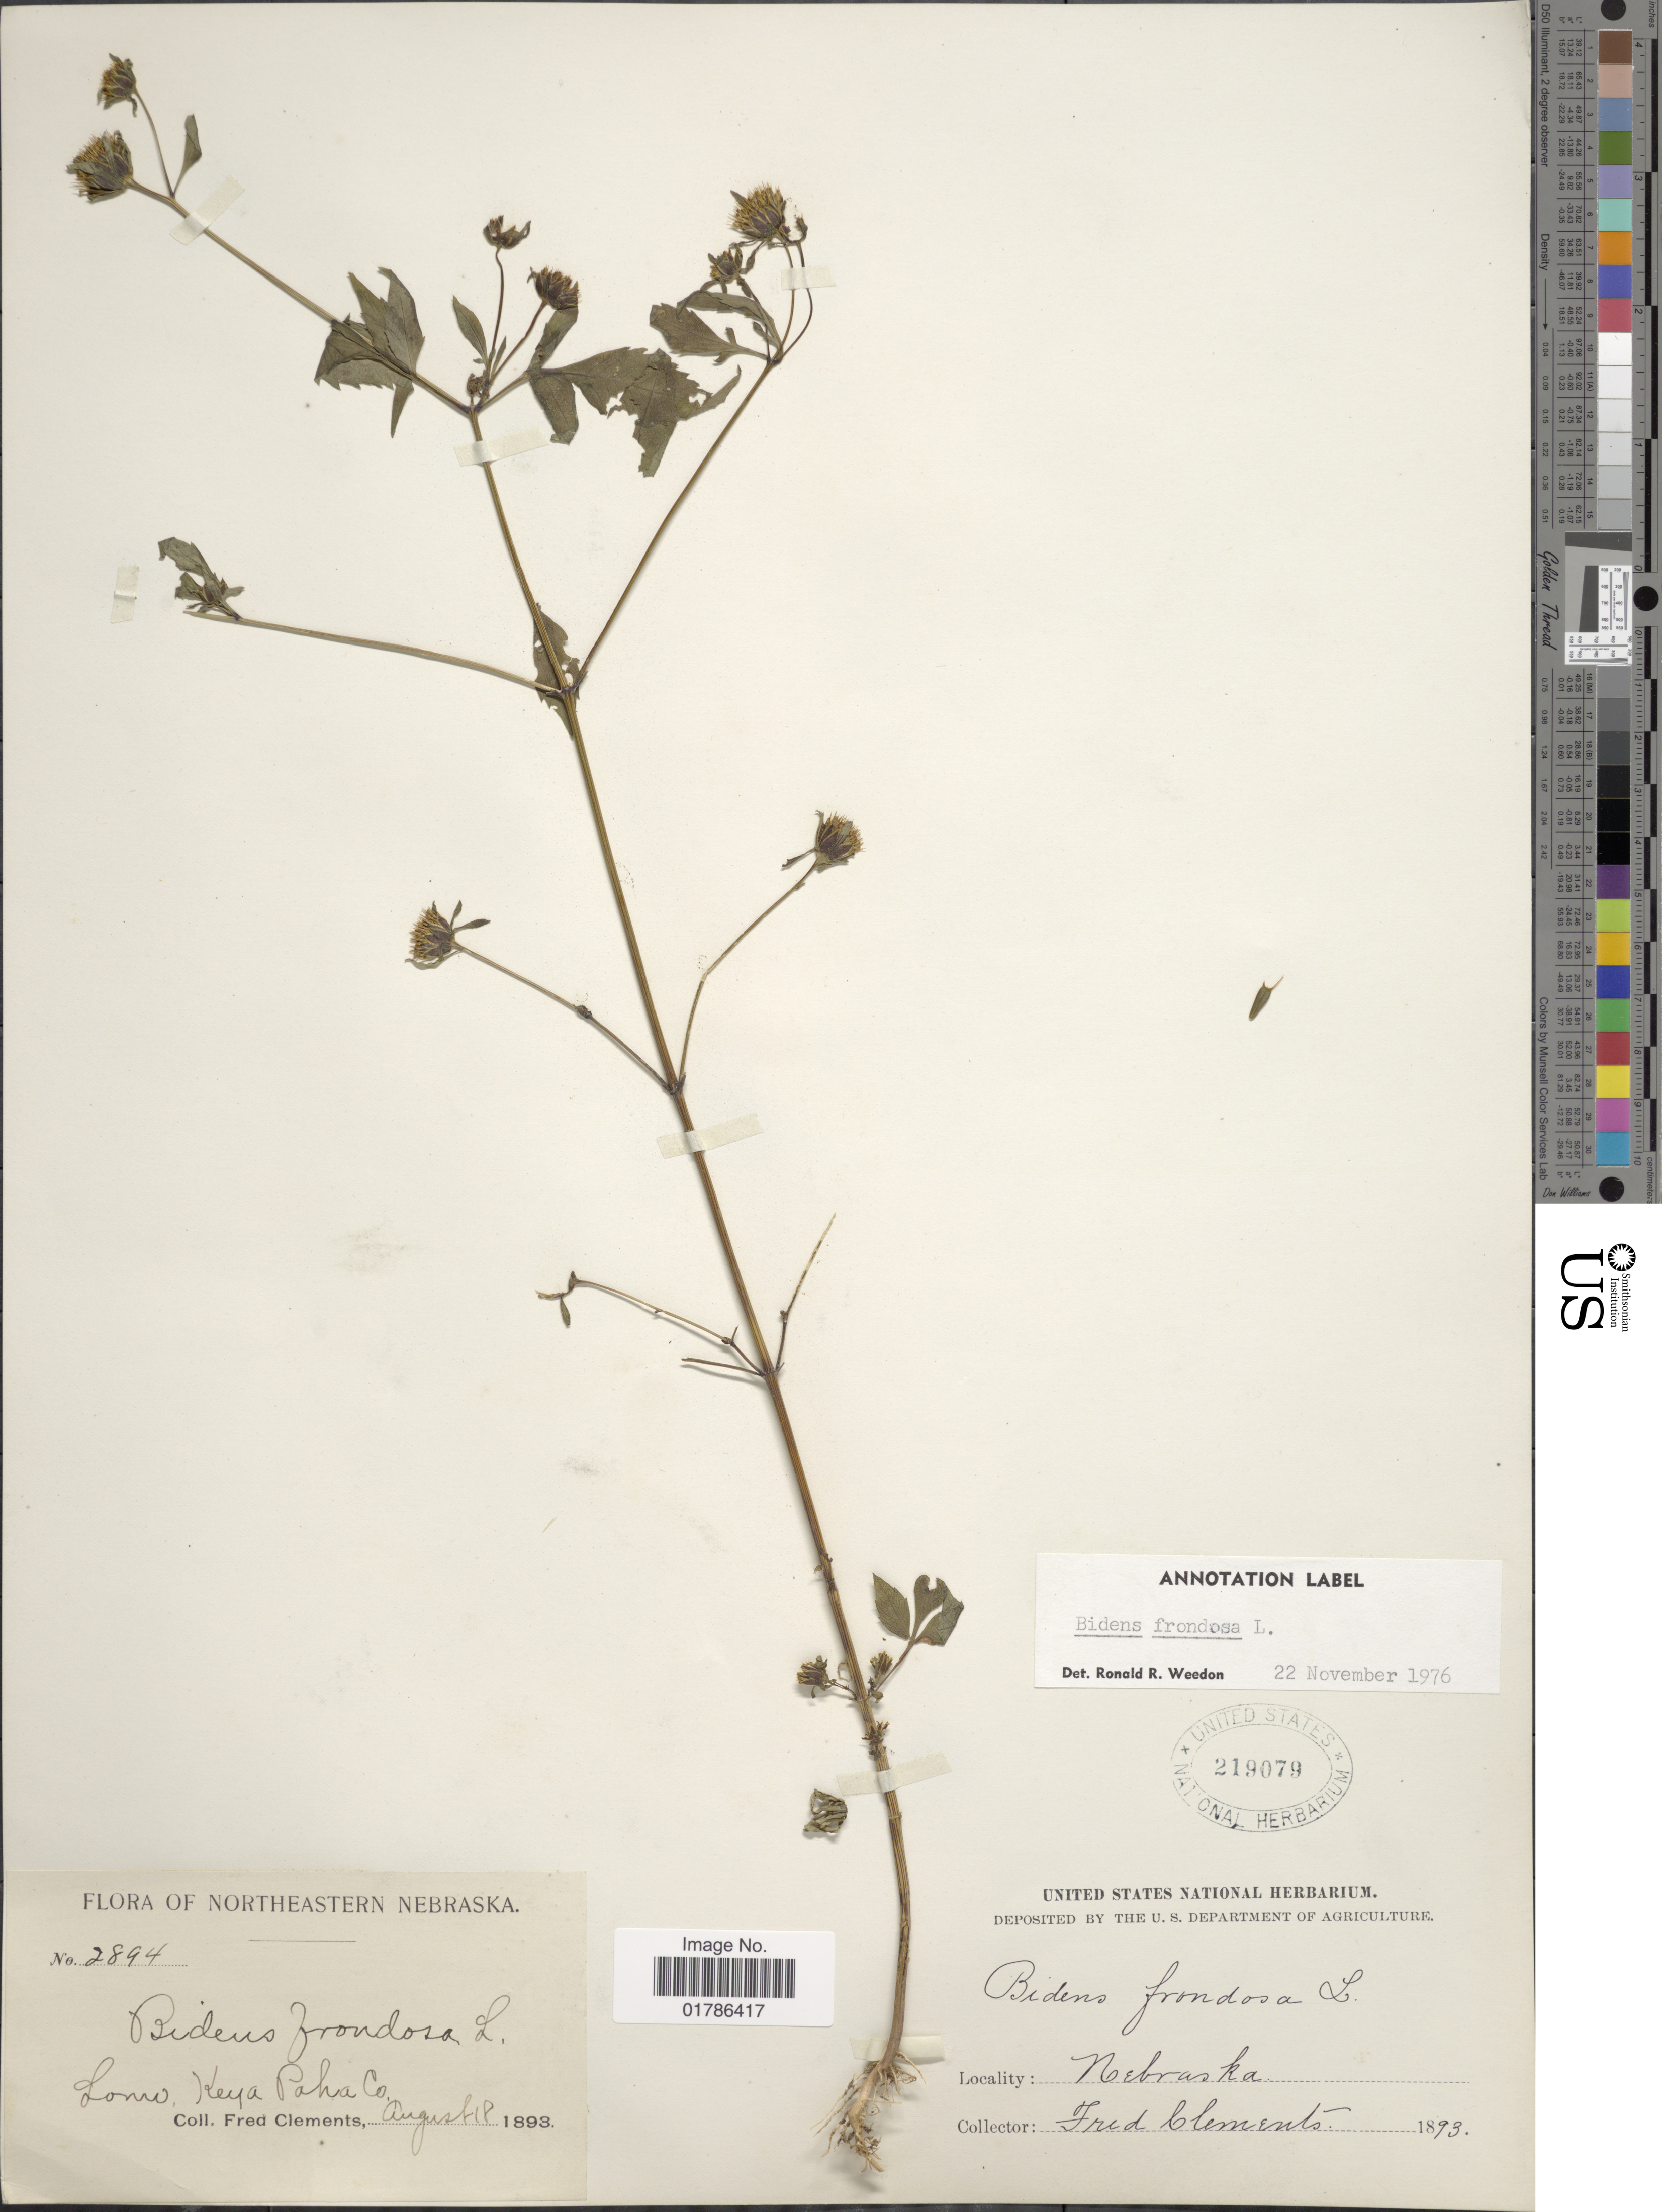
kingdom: Plantae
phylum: Tracheophyta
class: Magnoliopsida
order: Asterales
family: Asteraceae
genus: Bidens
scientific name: Bidens frondosa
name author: L.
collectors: F. Clements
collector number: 2894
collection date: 1893-08-18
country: United States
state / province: Nebraska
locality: Keya Paha Co.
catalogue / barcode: US 219079